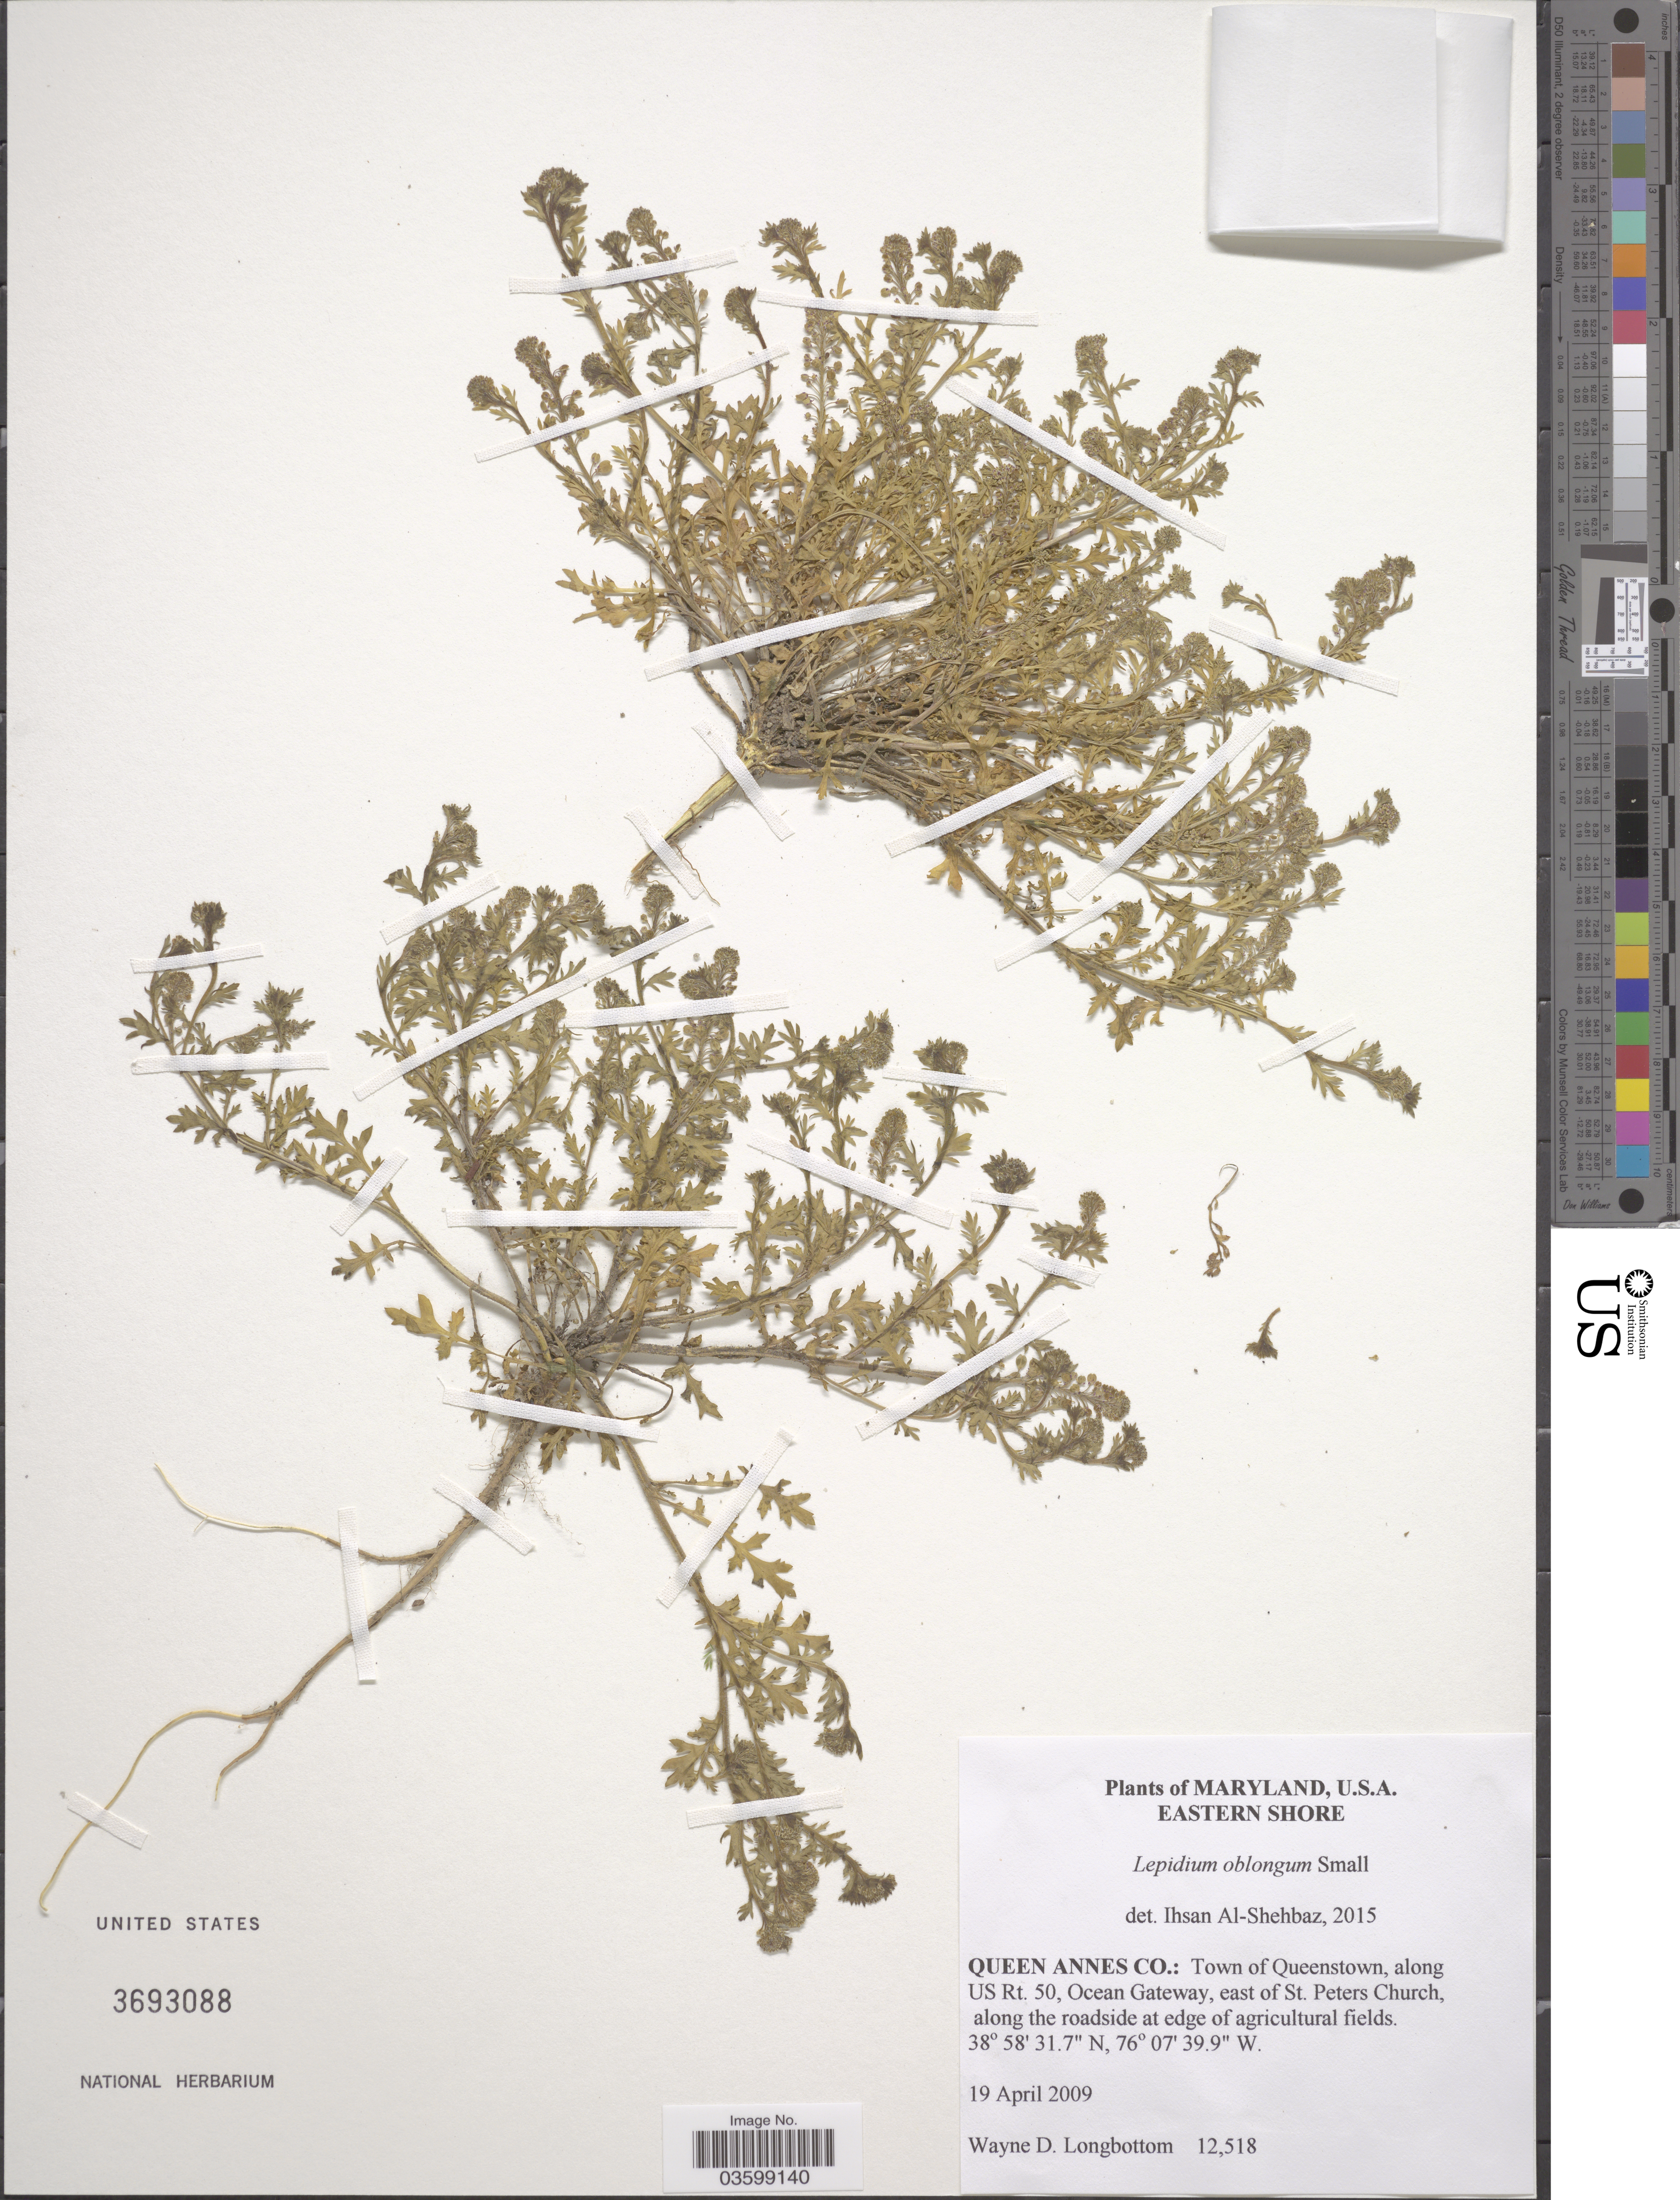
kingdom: Plantae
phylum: Tracheophyta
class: Magnoliopsida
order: Brassicales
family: Brassicaceae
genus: Lepidium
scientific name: Lepidium oblongum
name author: Small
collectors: W. D. Longbottom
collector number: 12518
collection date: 2009-04-19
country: United States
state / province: Maryland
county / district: Queen Anne's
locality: Eastern Shore. Queen Annes Co.: Town of Queenstown, along US Rt. 50, Ocean Gateway, east of St. Peters Church, along the roadside at edge of agricultural fields.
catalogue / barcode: US 3693088